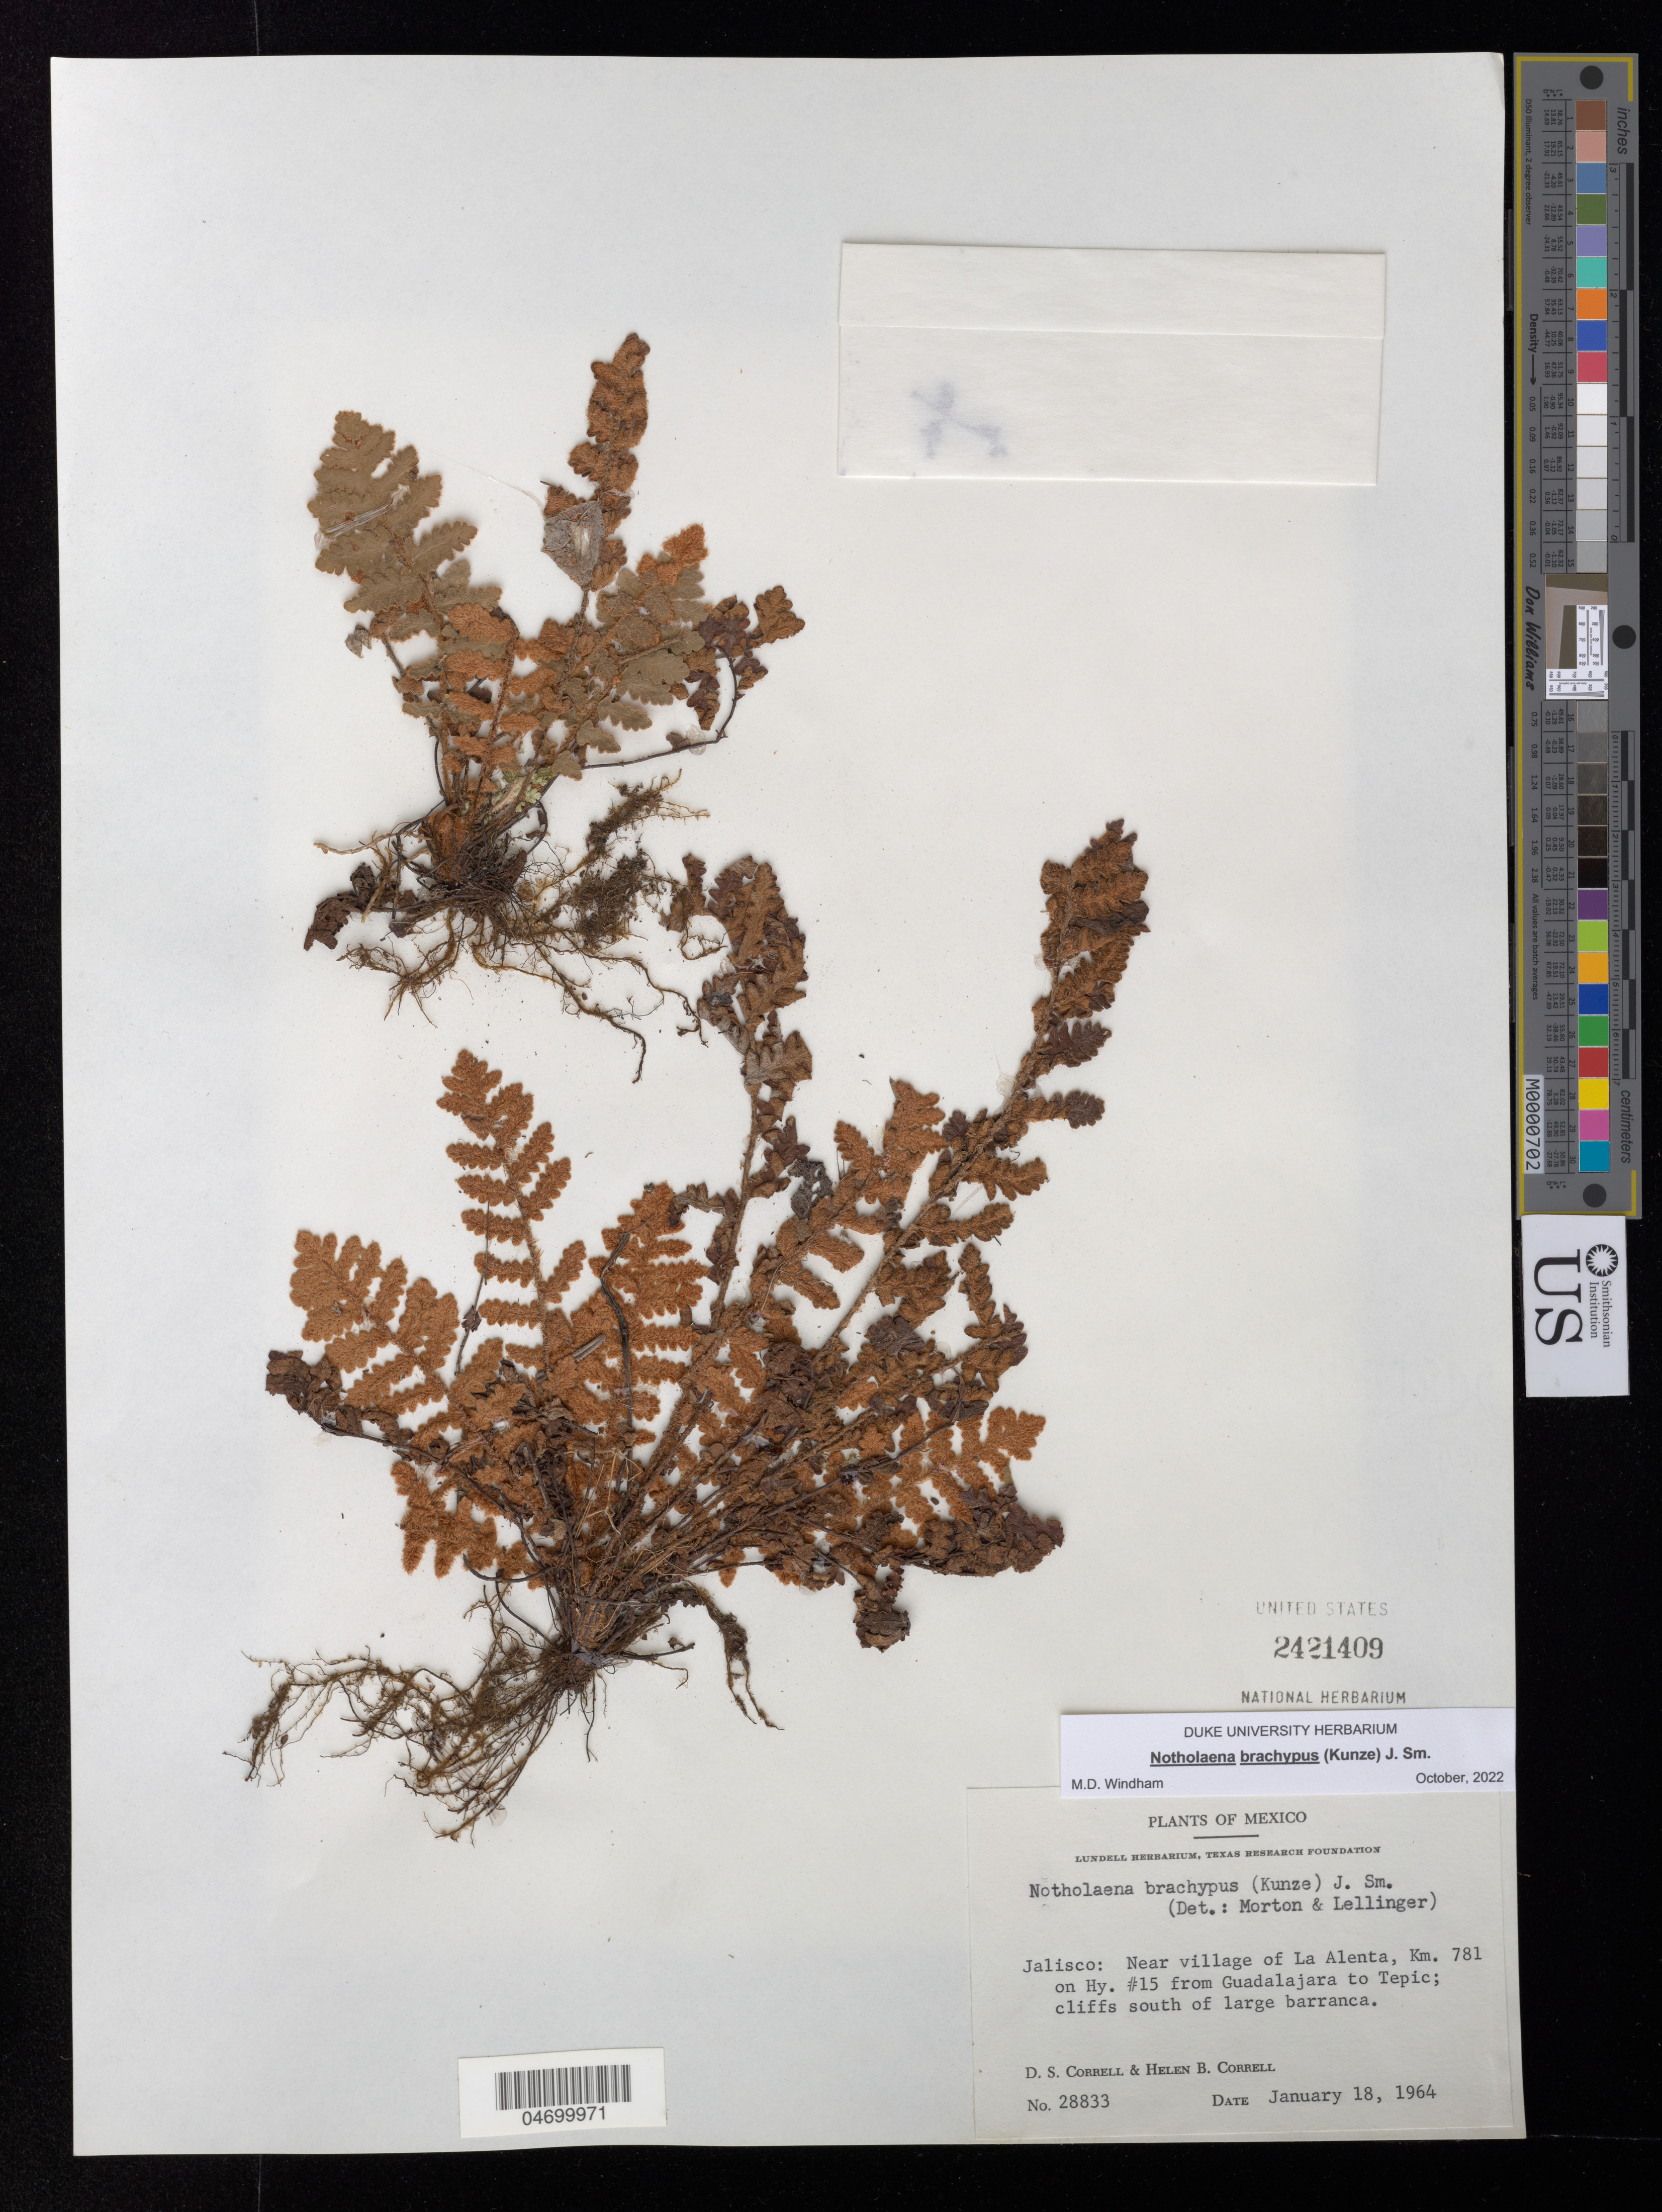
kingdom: Plantae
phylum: Tracheophyta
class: Polypodiopsida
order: Polypodiales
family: Pteridaceae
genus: Notholaena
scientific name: Notholaena brachypus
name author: (Kunze) J. Sm.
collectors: D. S. Correll & H. Correll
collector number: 28833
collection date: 1964-01-18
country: Mexico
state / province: Jalisco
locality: Near village of La Alenta, Km. 781 on Hy. #15 from Guadalajara to Tepic; cliffs south of large barranca.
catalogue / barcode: US 2421409